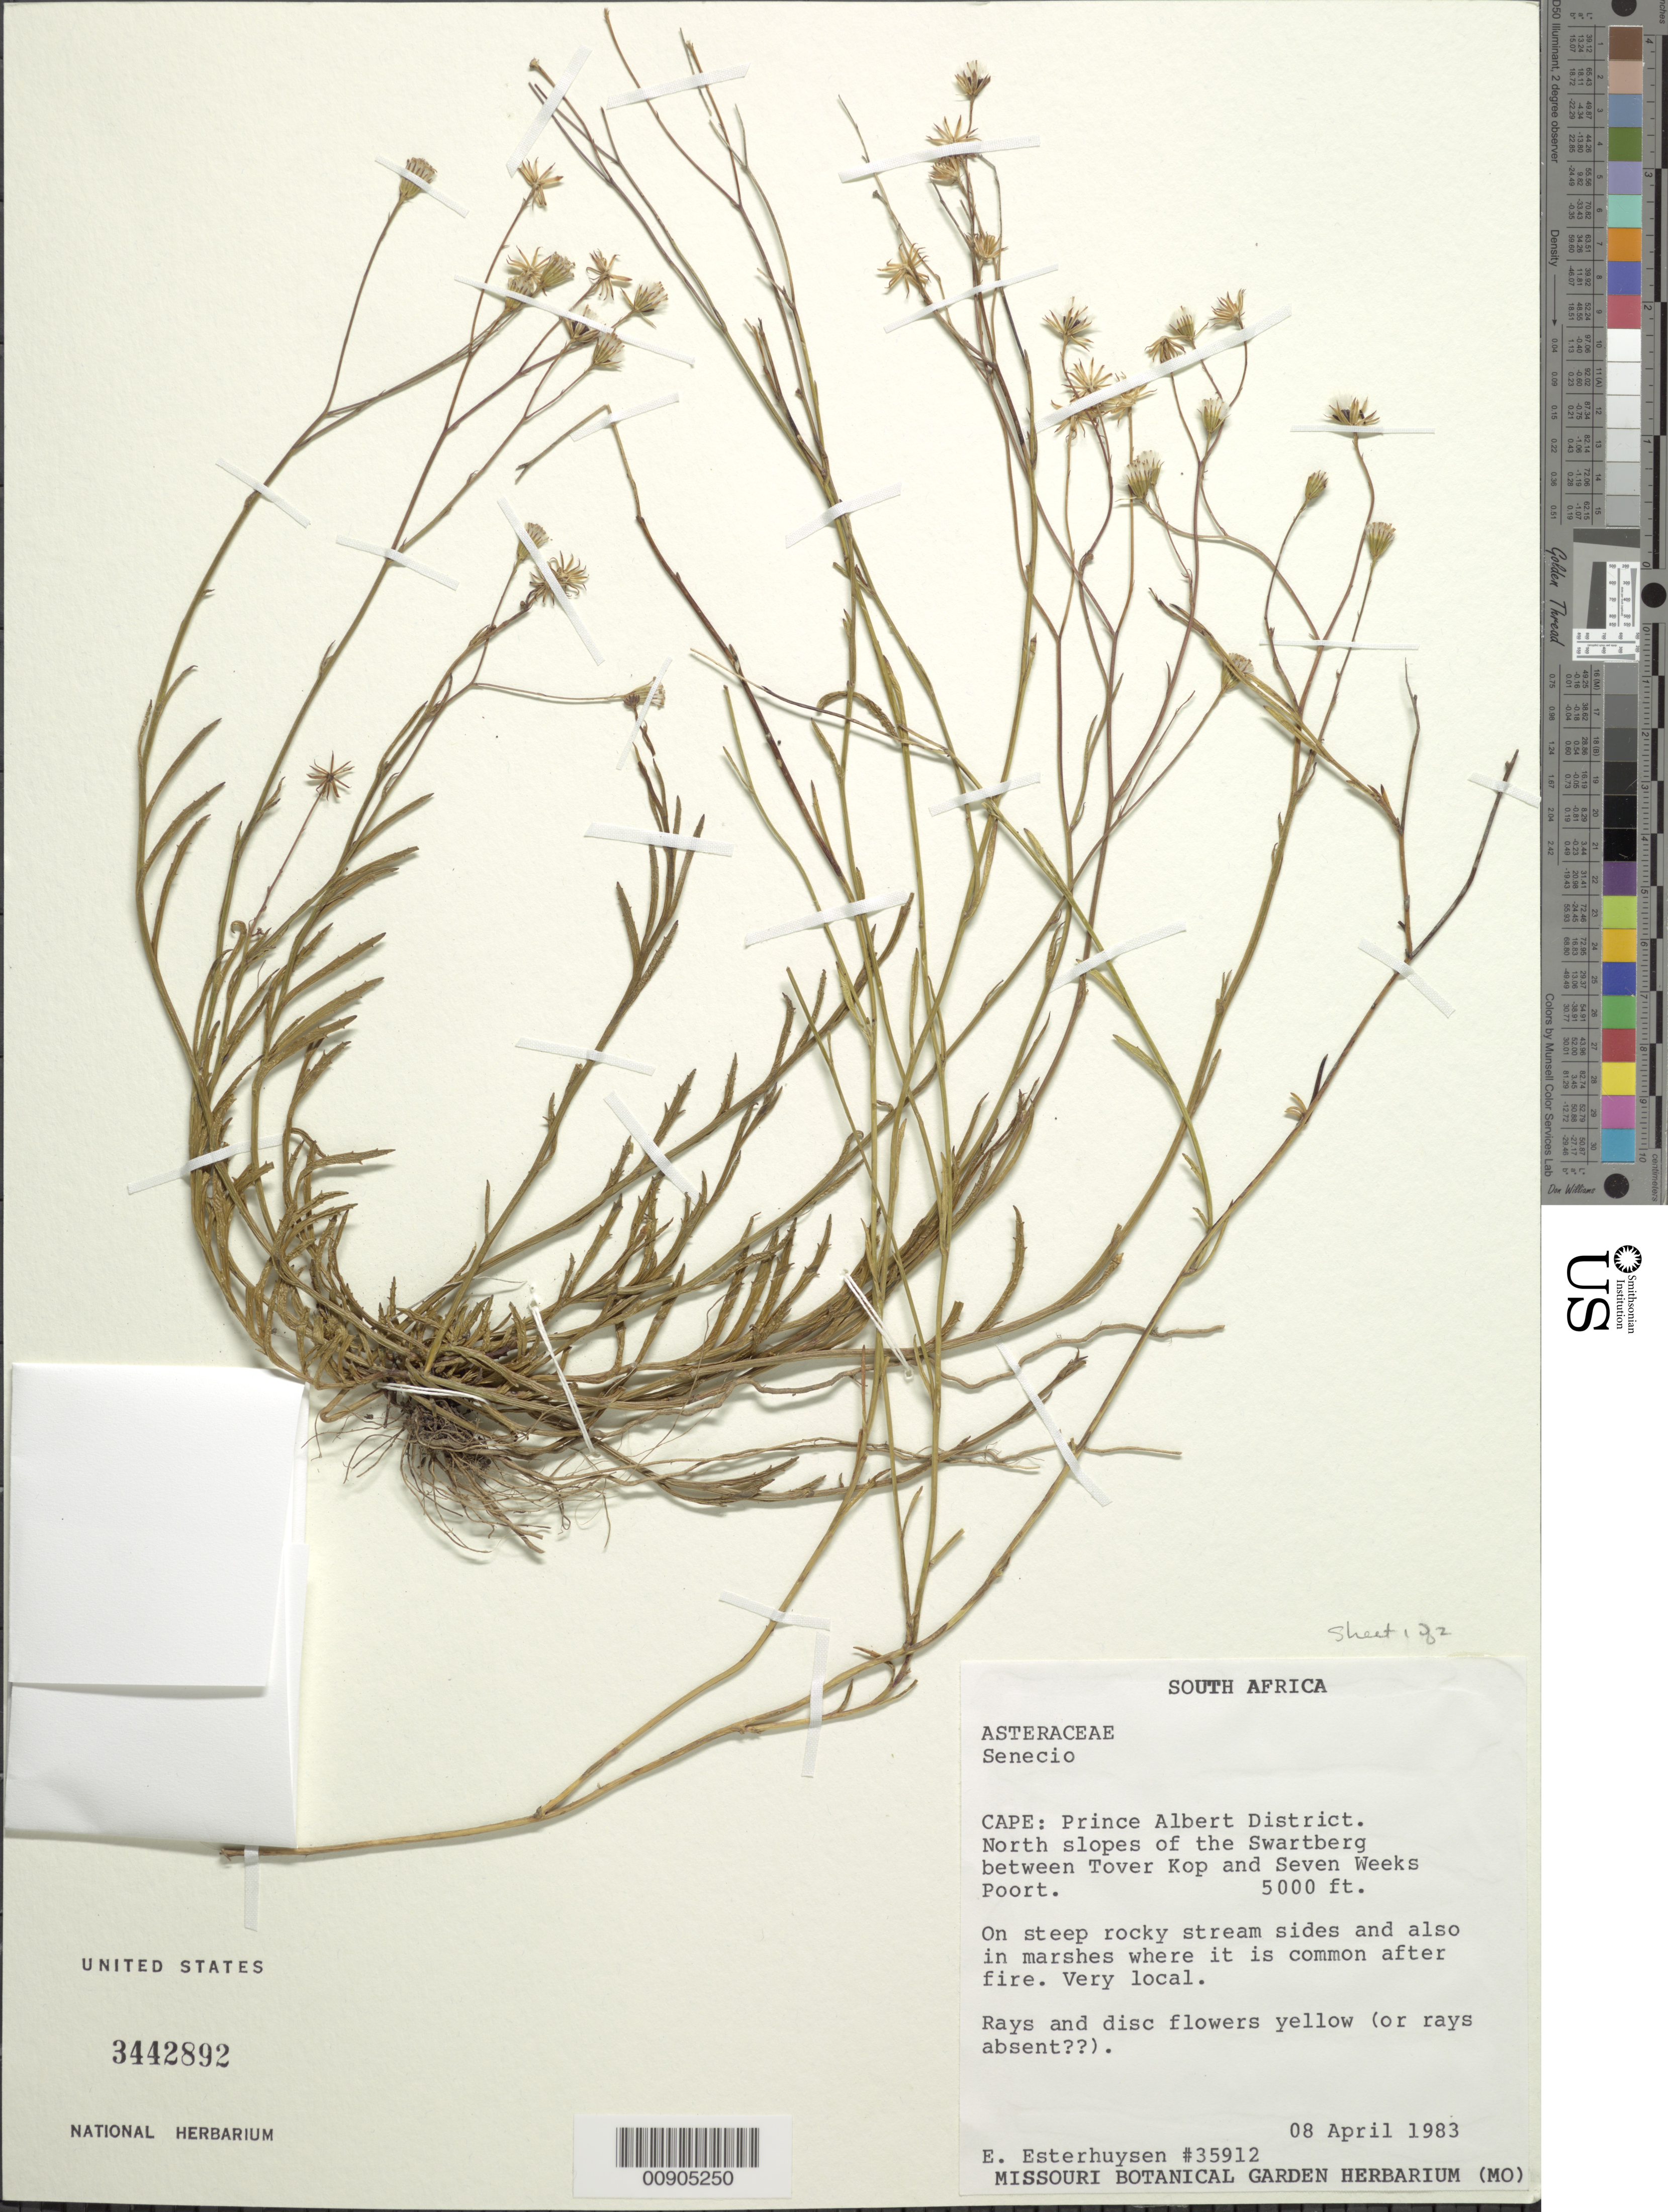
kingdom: Plantae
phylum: Tracheophyta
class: Magnoliopsida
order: Asterales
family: Asteraceae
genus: Senecio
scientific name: Senecio sp.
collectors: E. E. Esterhuysen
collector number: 35912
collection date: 1983-04-08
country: South Africa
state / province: Western Cape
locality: Prince Albert District, slopes of Swartberg, between tover Kop and Seven Weeks Poort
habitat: Steep rocky stream sides and also in marshes where it is common after fire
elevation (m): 1524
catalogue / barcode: US 3442892